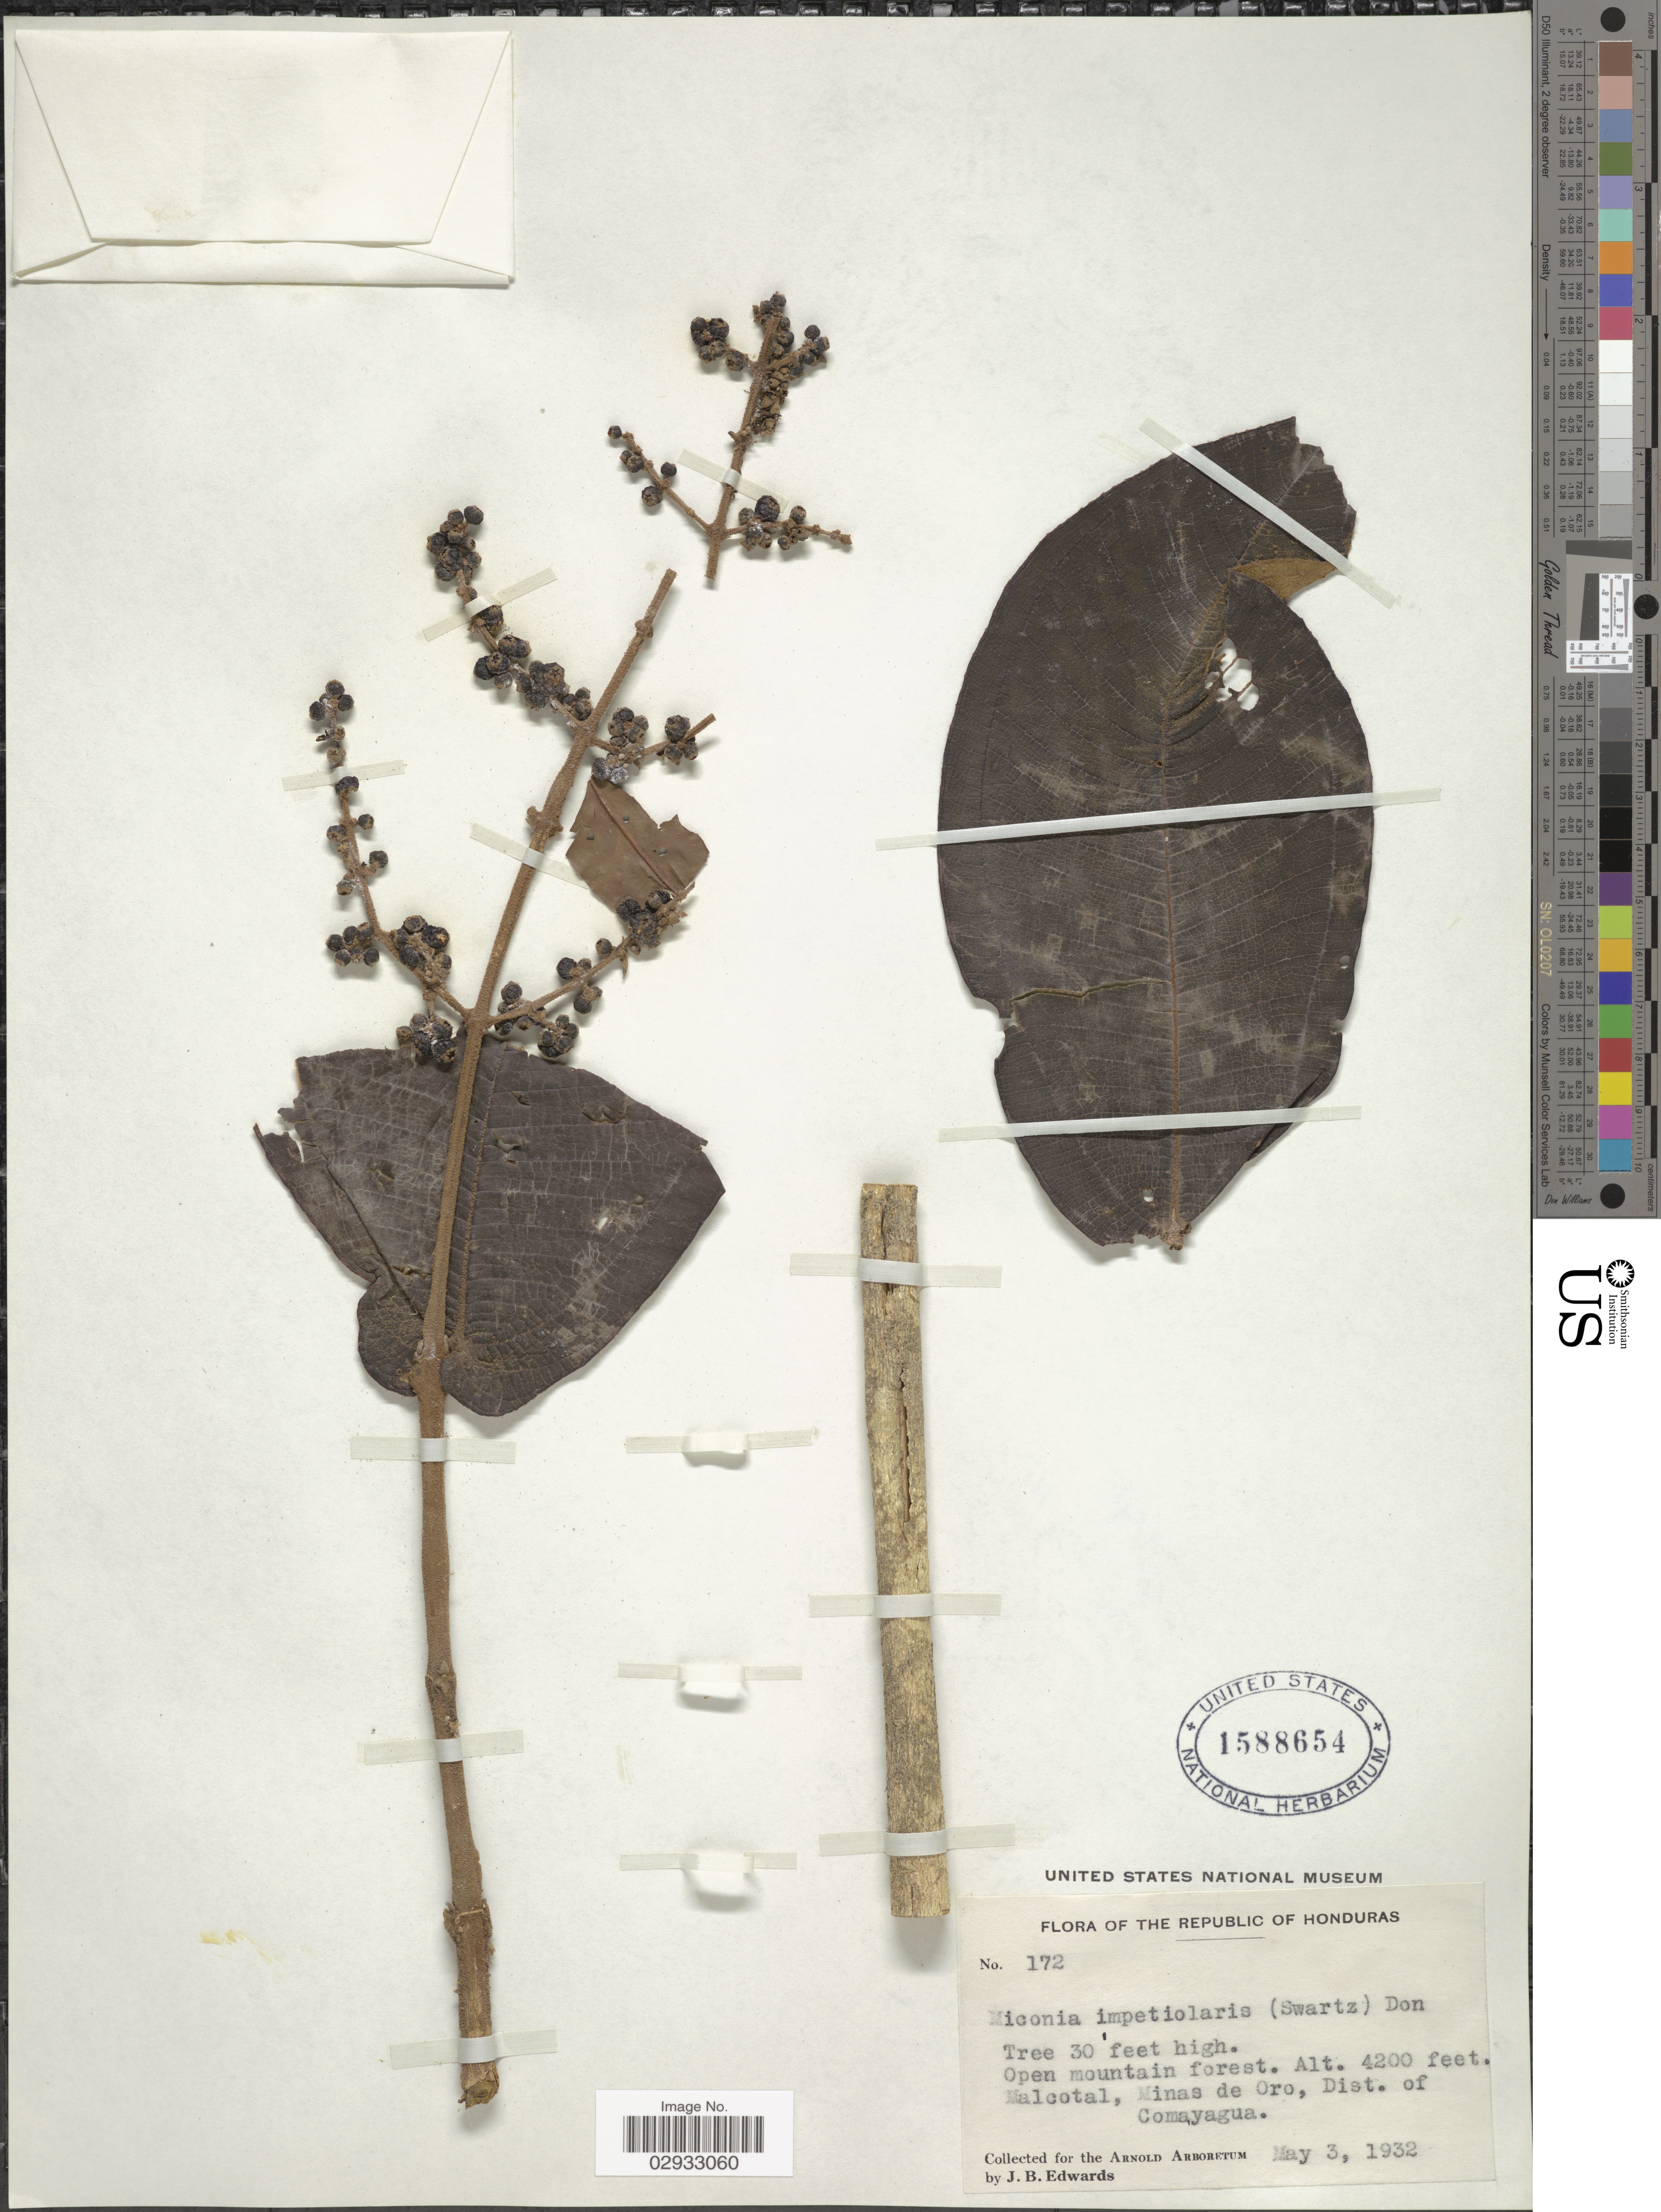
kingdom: Plantae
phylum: Tracheophyta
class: Magnoliopsida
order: Myrtales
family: Melastomataceae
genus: Miconia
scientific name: Miconia impetiolaris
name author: (Sw.) D. Don ex DC.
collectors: J. B. Edwards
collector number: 172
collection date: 1932-05-03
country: Honduras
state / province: Comayagua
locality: The Republic of Honduras. Open mountain forest. Malcotal, Minas de Oro, Dist. of Comayagua.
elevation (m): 1280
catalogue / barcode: US 1588654